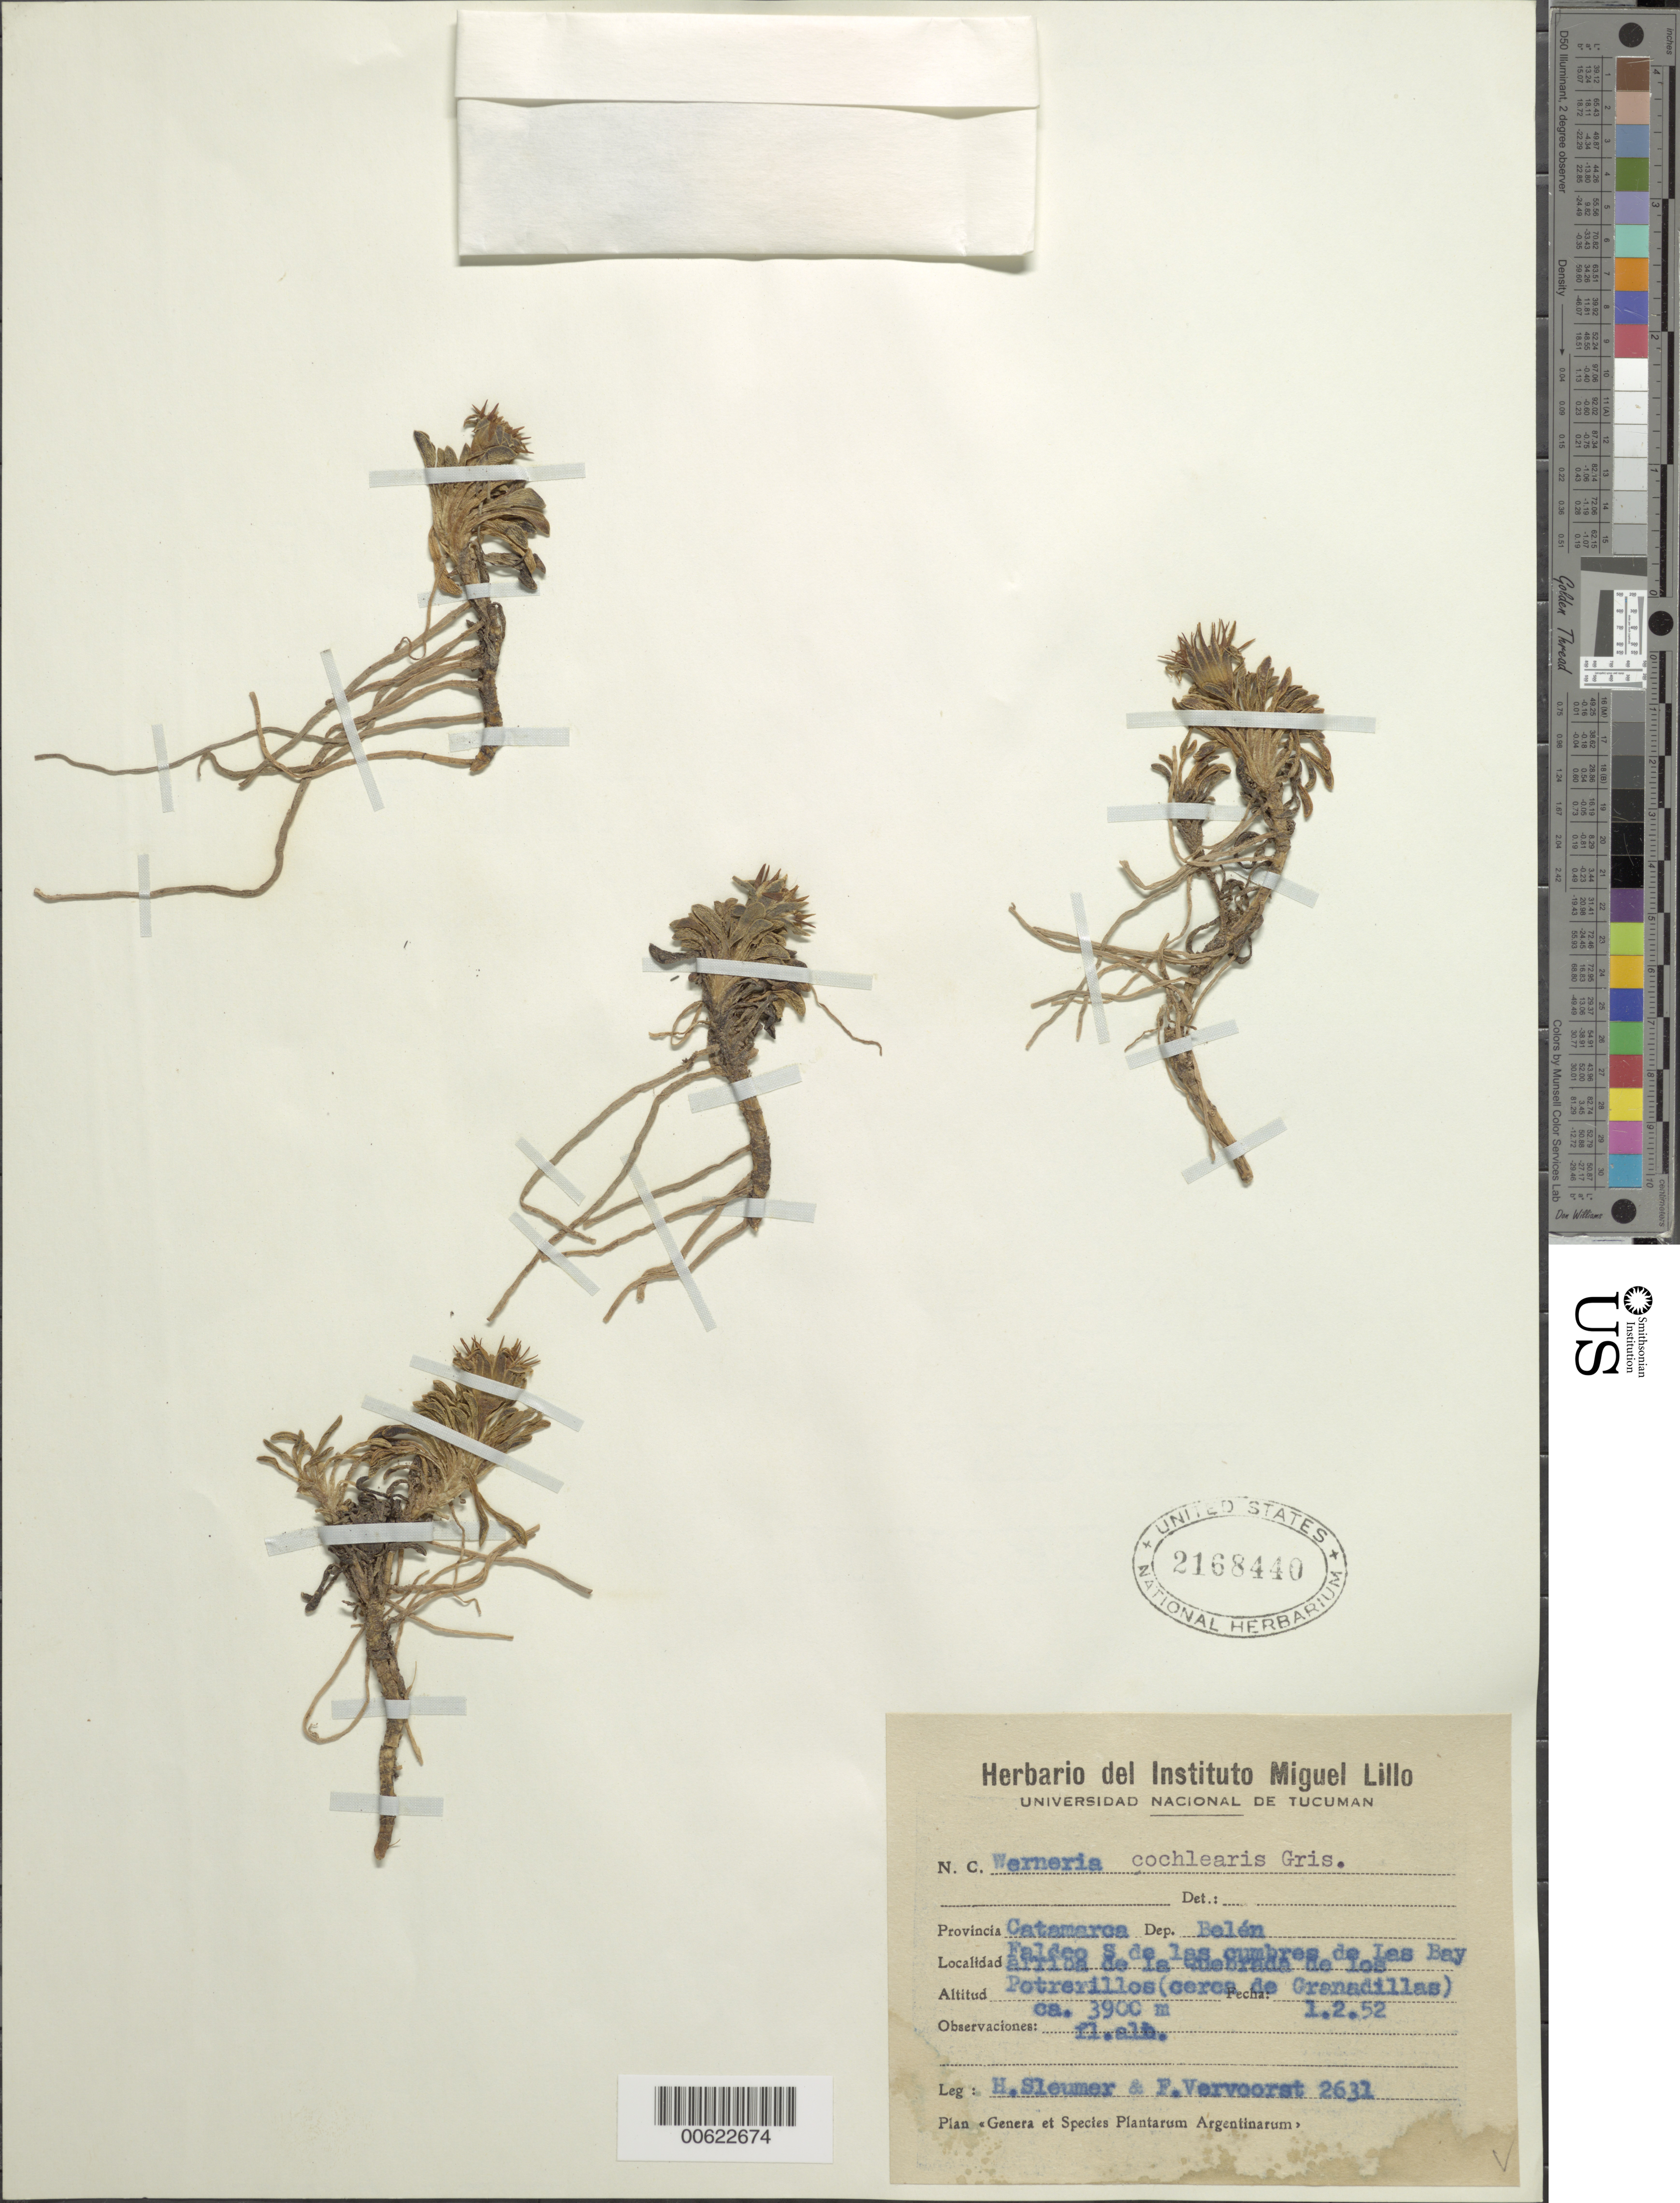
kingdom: Plantae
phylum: Tracheophyta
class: Magnoliopsida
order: Asterales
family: Asteraceae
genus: Werneria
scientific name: Werneria cochlearis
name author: Griseb.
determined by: Calvo, Joel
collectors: H. O. Sleumer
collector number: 2631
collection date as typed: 1.2.52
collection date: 1952-01-02 or 1952-02-01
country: Argentina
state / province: Catamarca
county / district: Belen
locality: Faldea S de las cumbres de Las Bay Potrerillos (cerca de Granadillas)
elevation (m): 3900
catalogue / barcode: US 2168440